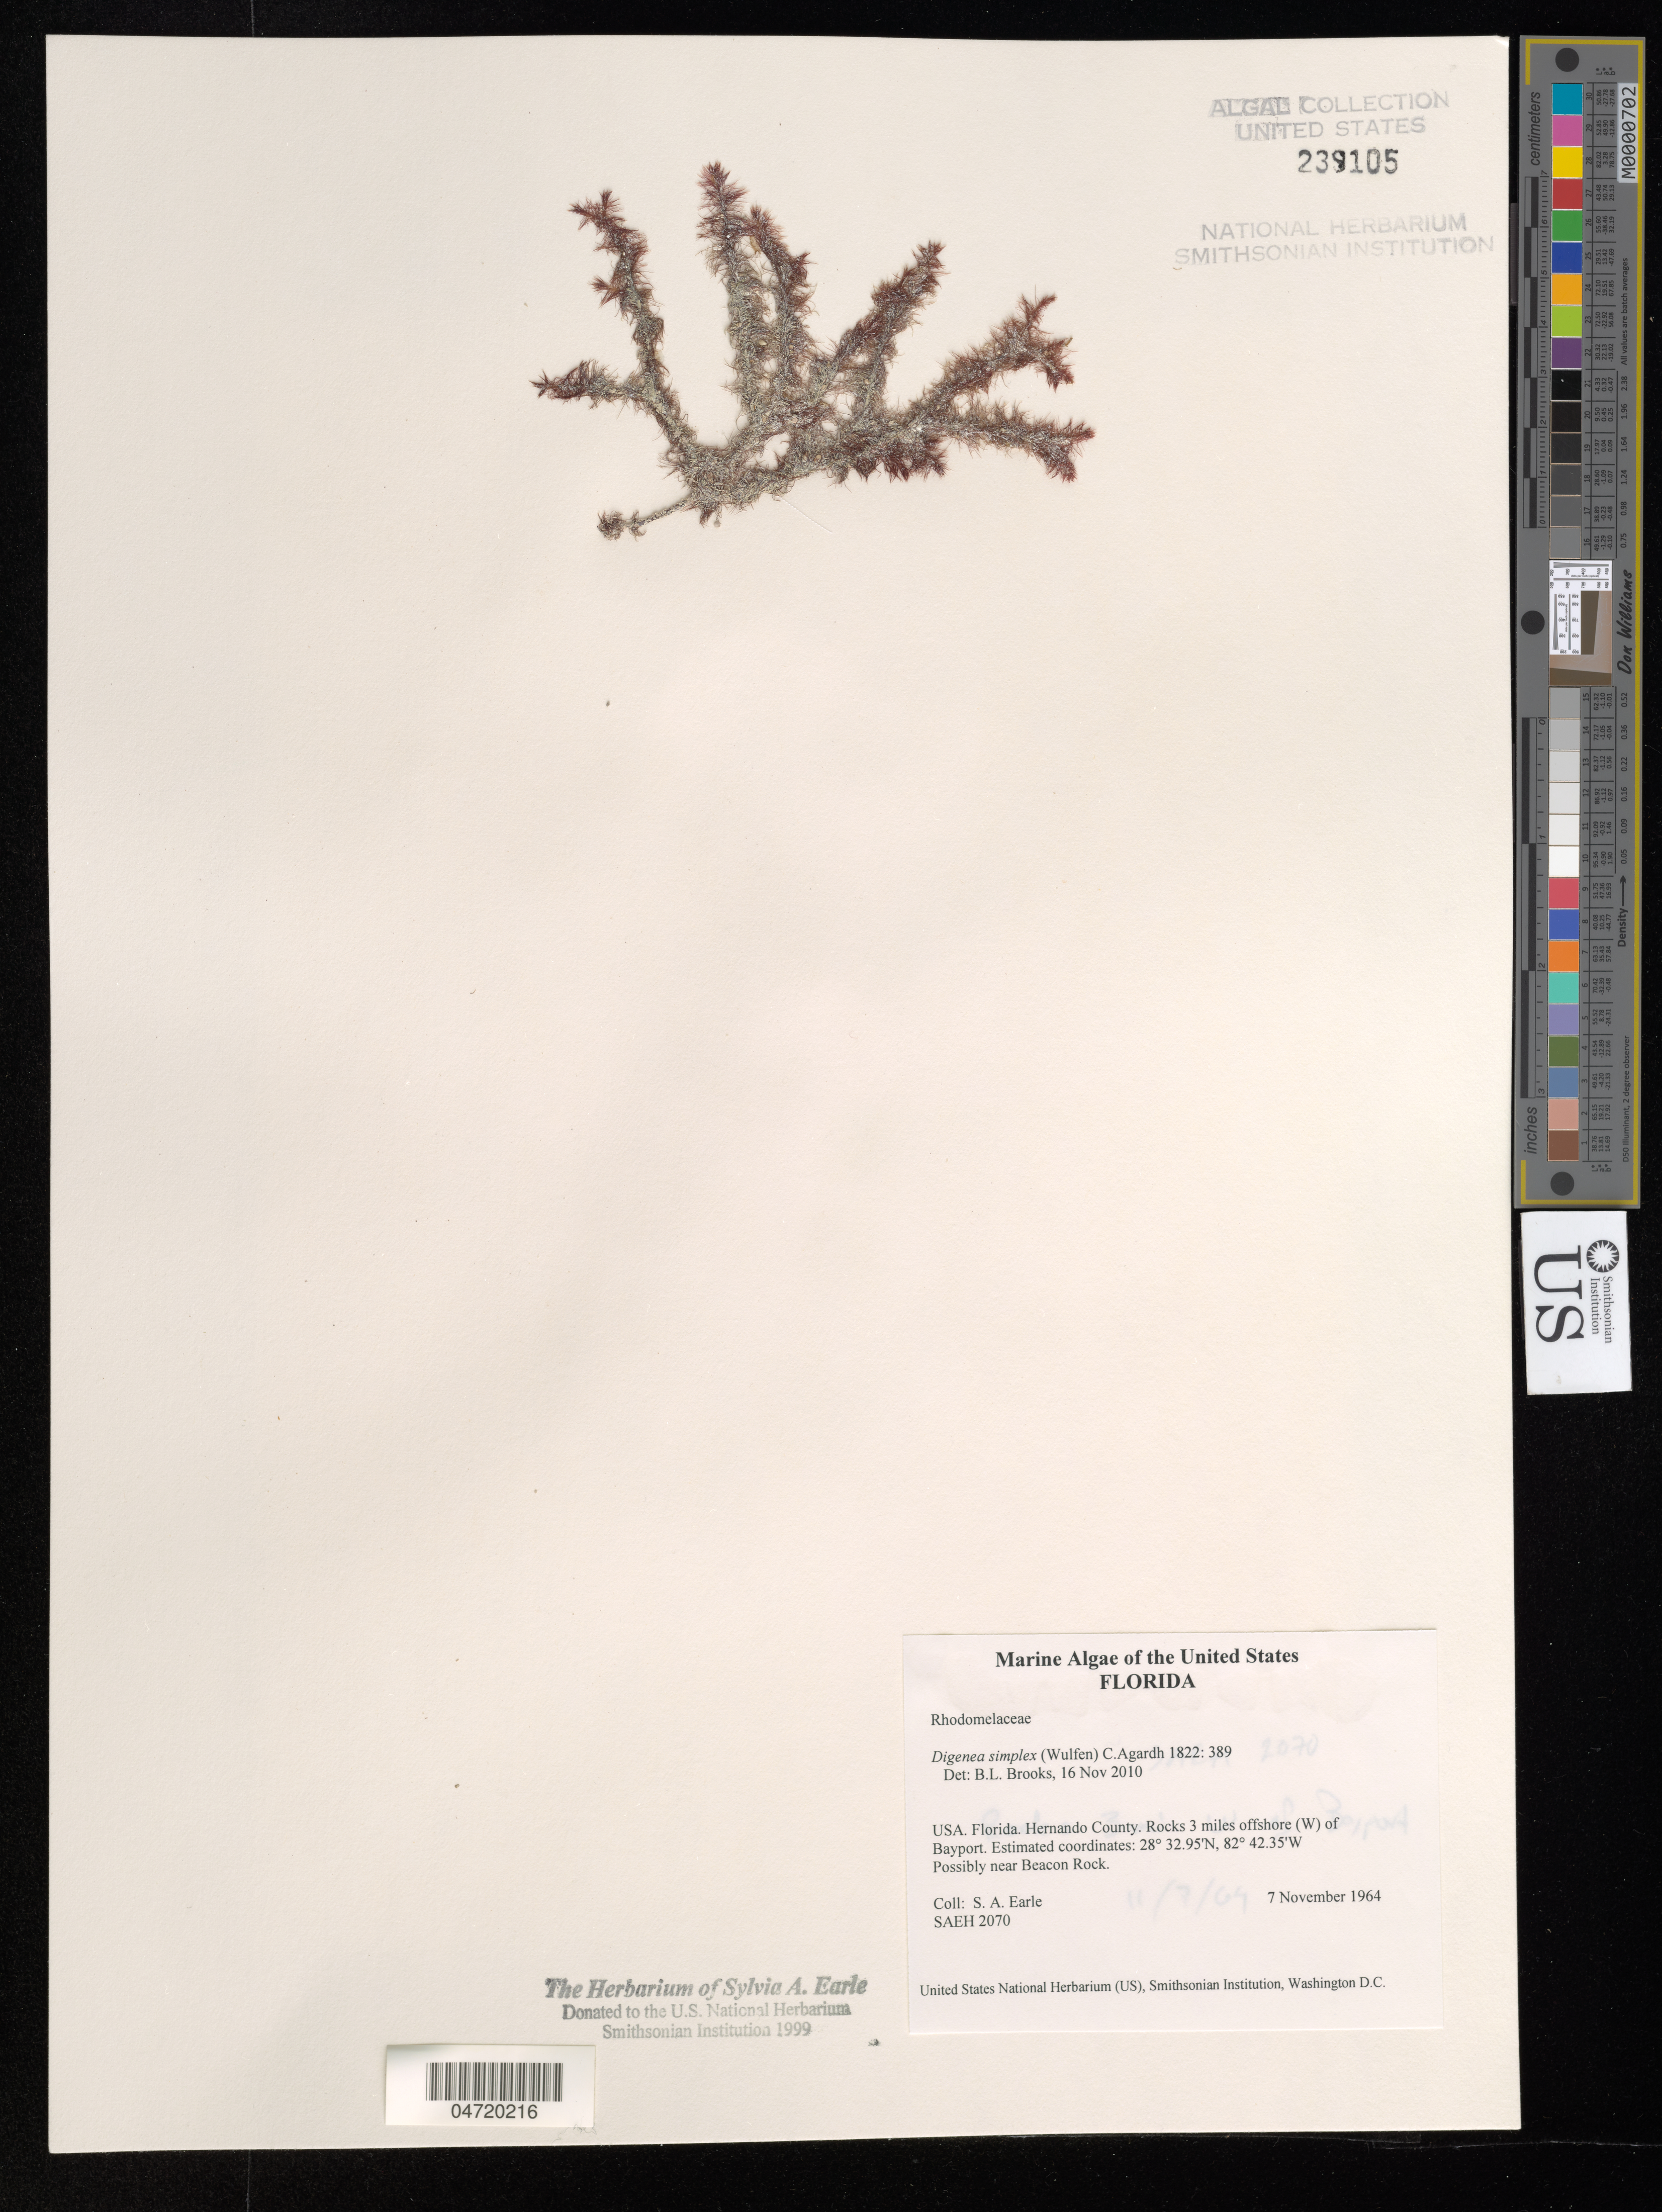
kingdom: Plantae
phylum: Rhodophyta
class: Florideophyceae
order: Ceramiales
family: Rhodomelaceae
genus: Digenea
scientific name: Digenea simplex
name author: (Wulfen) C. Agardh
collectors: S. A. Earle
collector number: SAEH2070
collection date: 1964-11-07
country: United States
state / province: Florida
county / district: Hernando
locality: Hernando County. Rocks 3 miles offshore (W) of Bayport. Possibly near Beacon Rock.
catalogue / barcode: US 239105